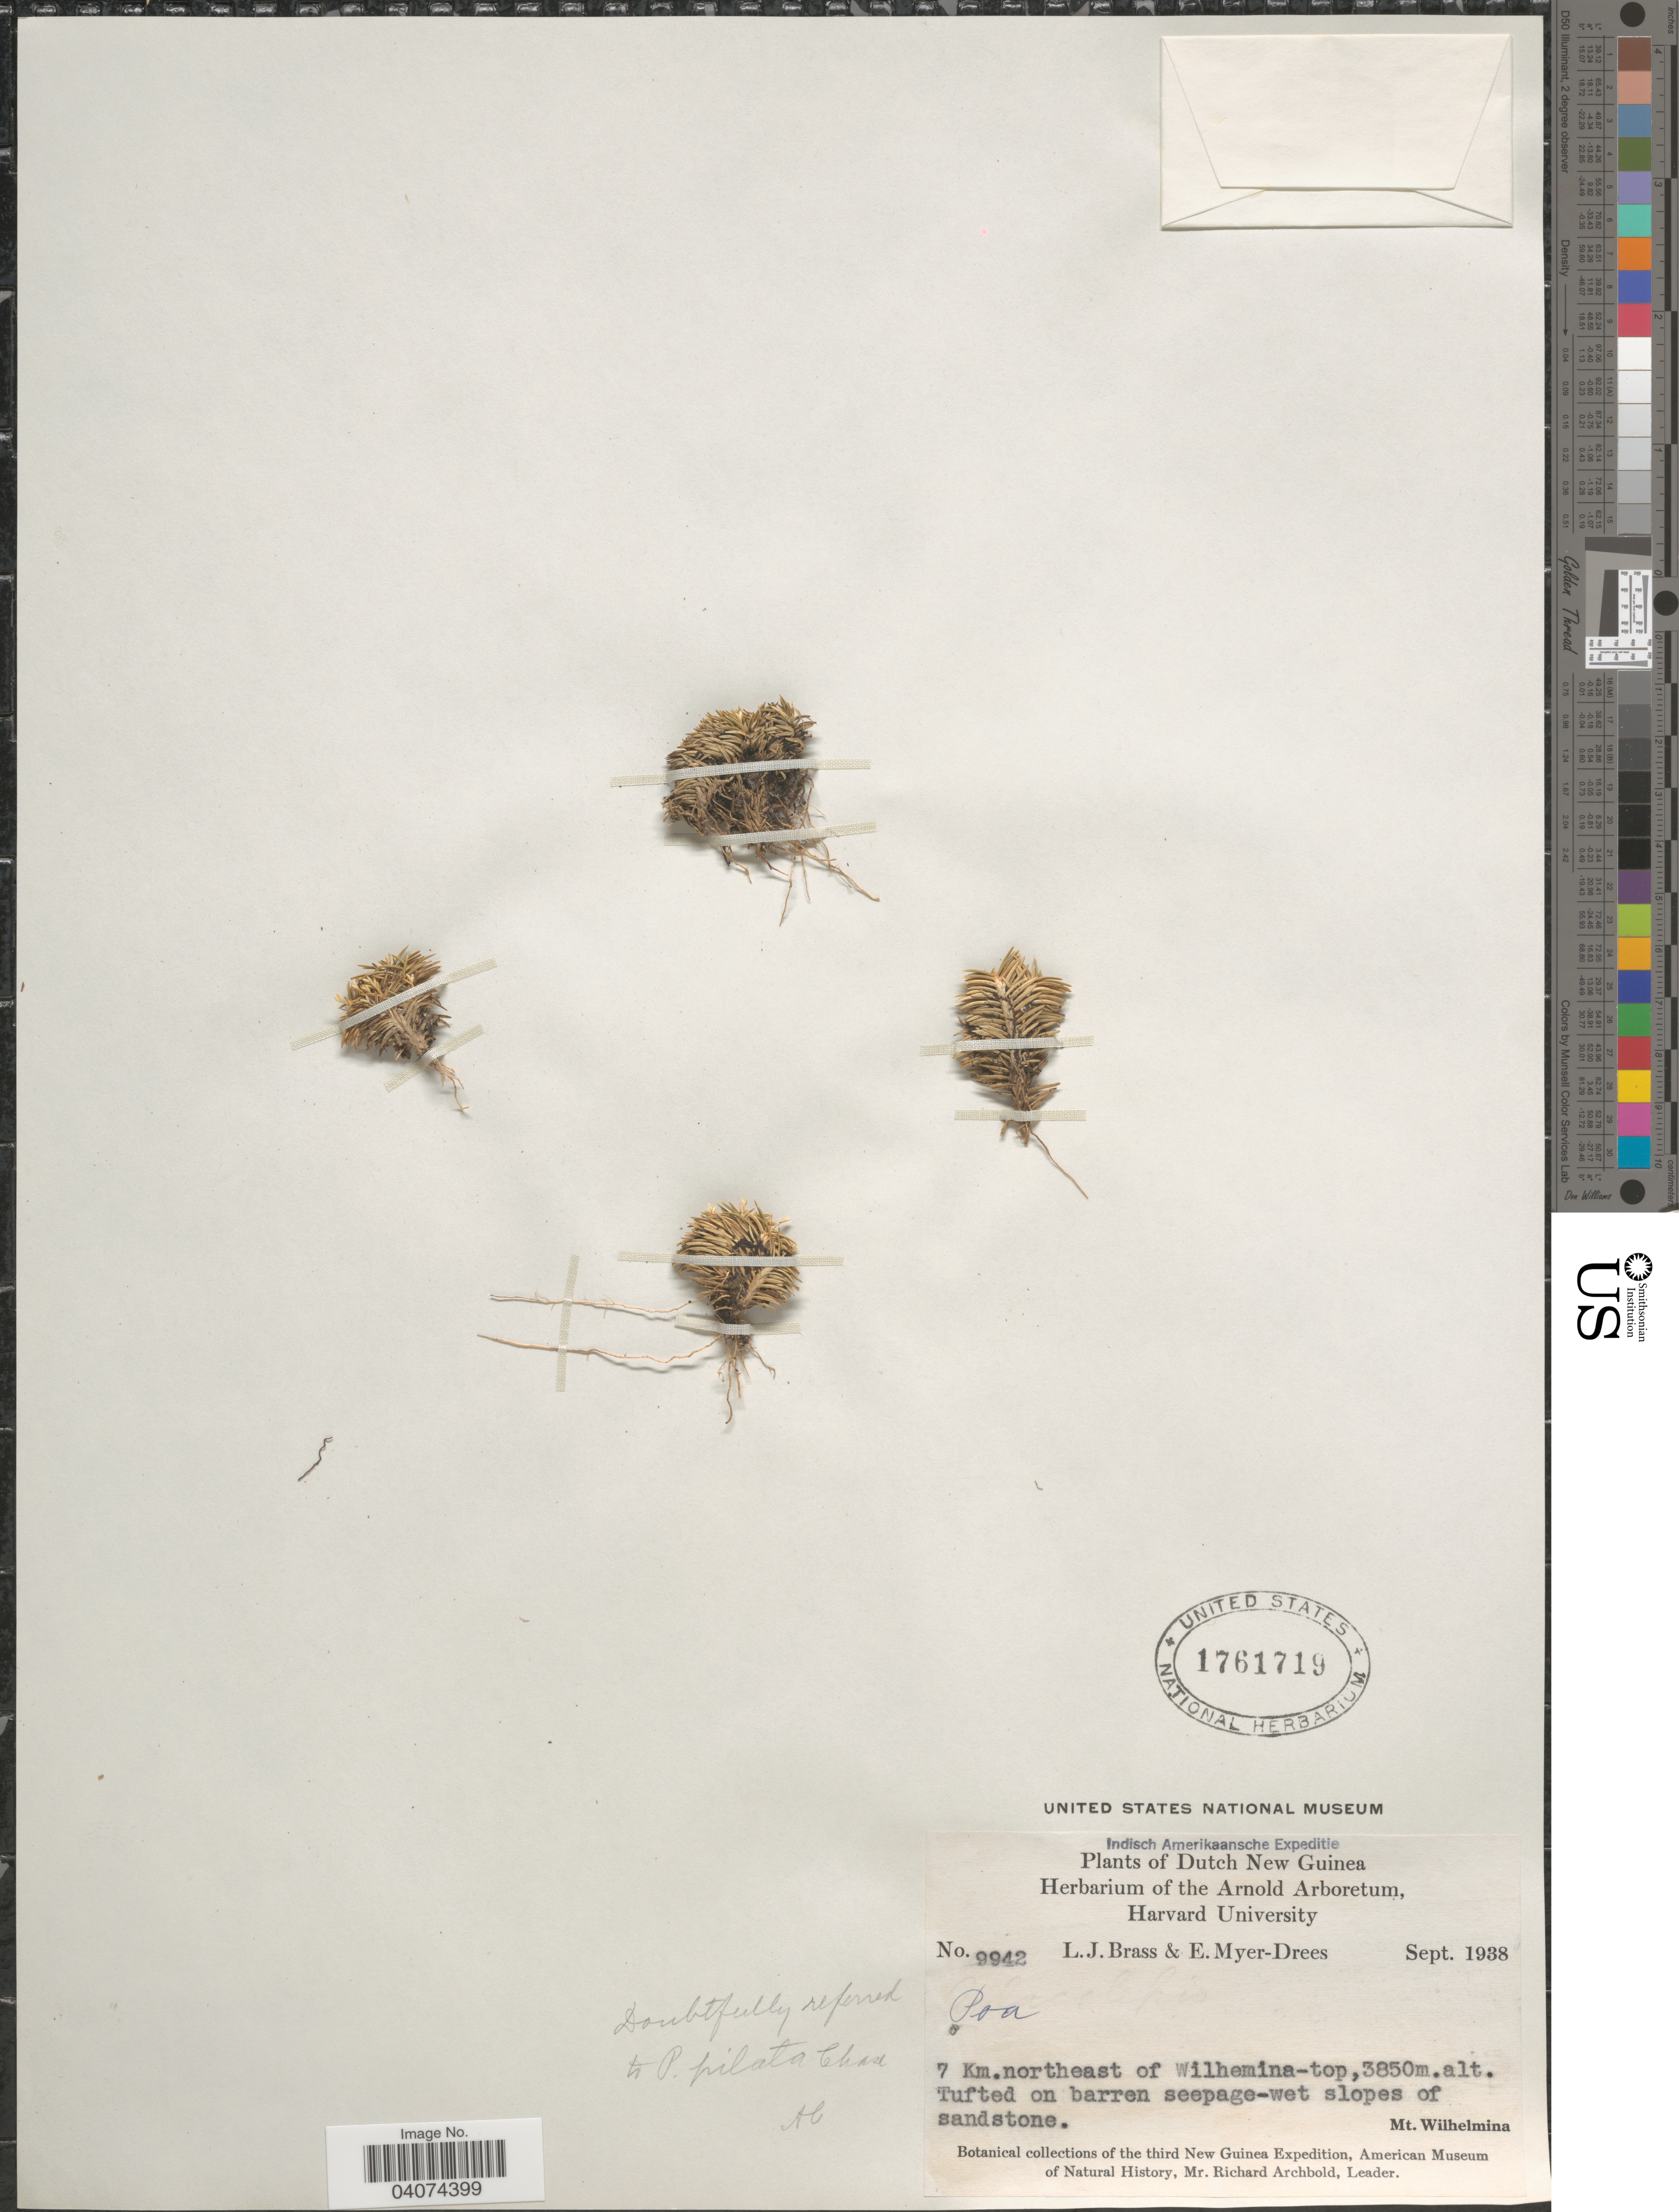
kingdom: Plantae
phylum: Tracheophyta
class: Liliopsida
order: Poales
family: Poaceae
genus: Poa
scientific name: Poa inconspicua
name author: Veldkamp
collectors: L. J. Brass & E. Myer-Drees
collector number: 9942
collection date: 1938-09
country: Indonesia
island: New Guinea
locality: Indisch Amerikaansche Expeditie. Dutch New Guinea. 7 km. northeast of Wilhelmina-top. Tufted on barren seepage-wet slopes of sandstone. Mt. Wilhelmina. Third New Guinea Expedition.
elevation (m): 3850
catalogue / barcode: US 1761719